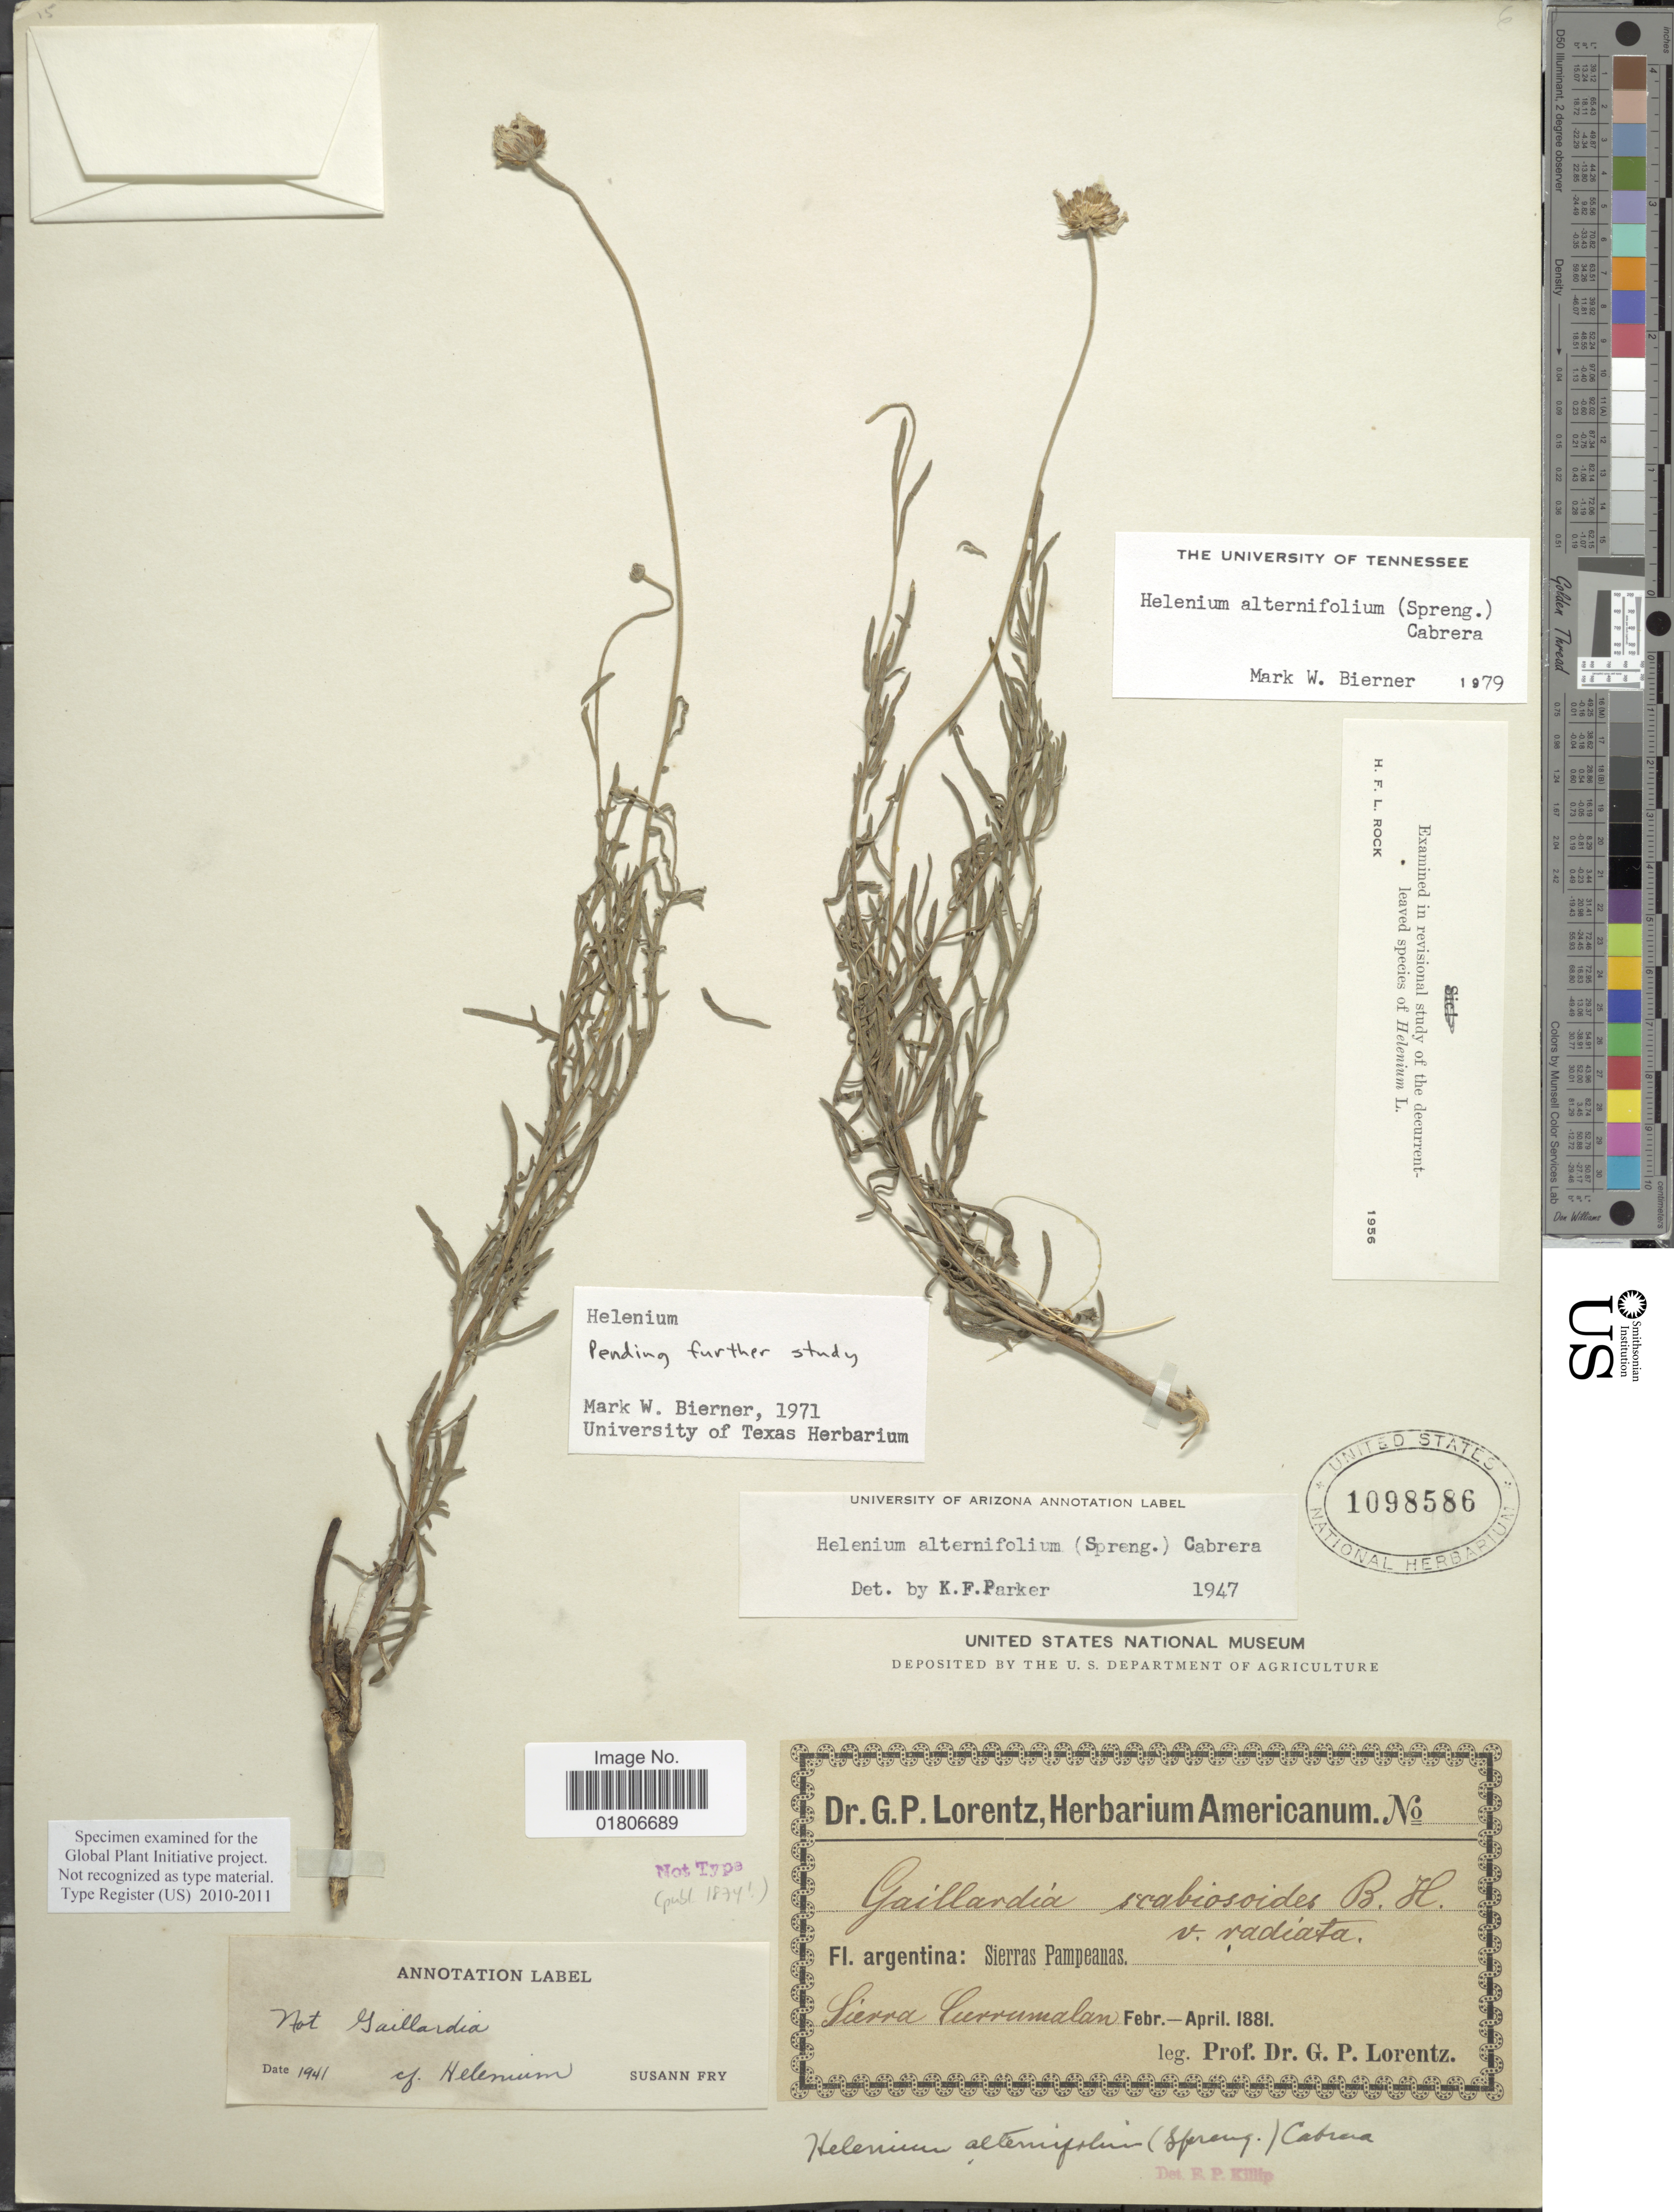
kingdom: Plantae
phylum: Tracheophyta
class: Magnoliopsida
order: Asterales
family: Asteraceae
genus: Helenium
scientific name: Helenium alternifolium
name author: (Spreng.) Cabrera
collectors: P. G. Lorentz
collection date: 1881-02/1881-04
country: Argentina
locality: Sierras Pampeanas, Sierra Currumalan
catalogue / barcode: US 1098586